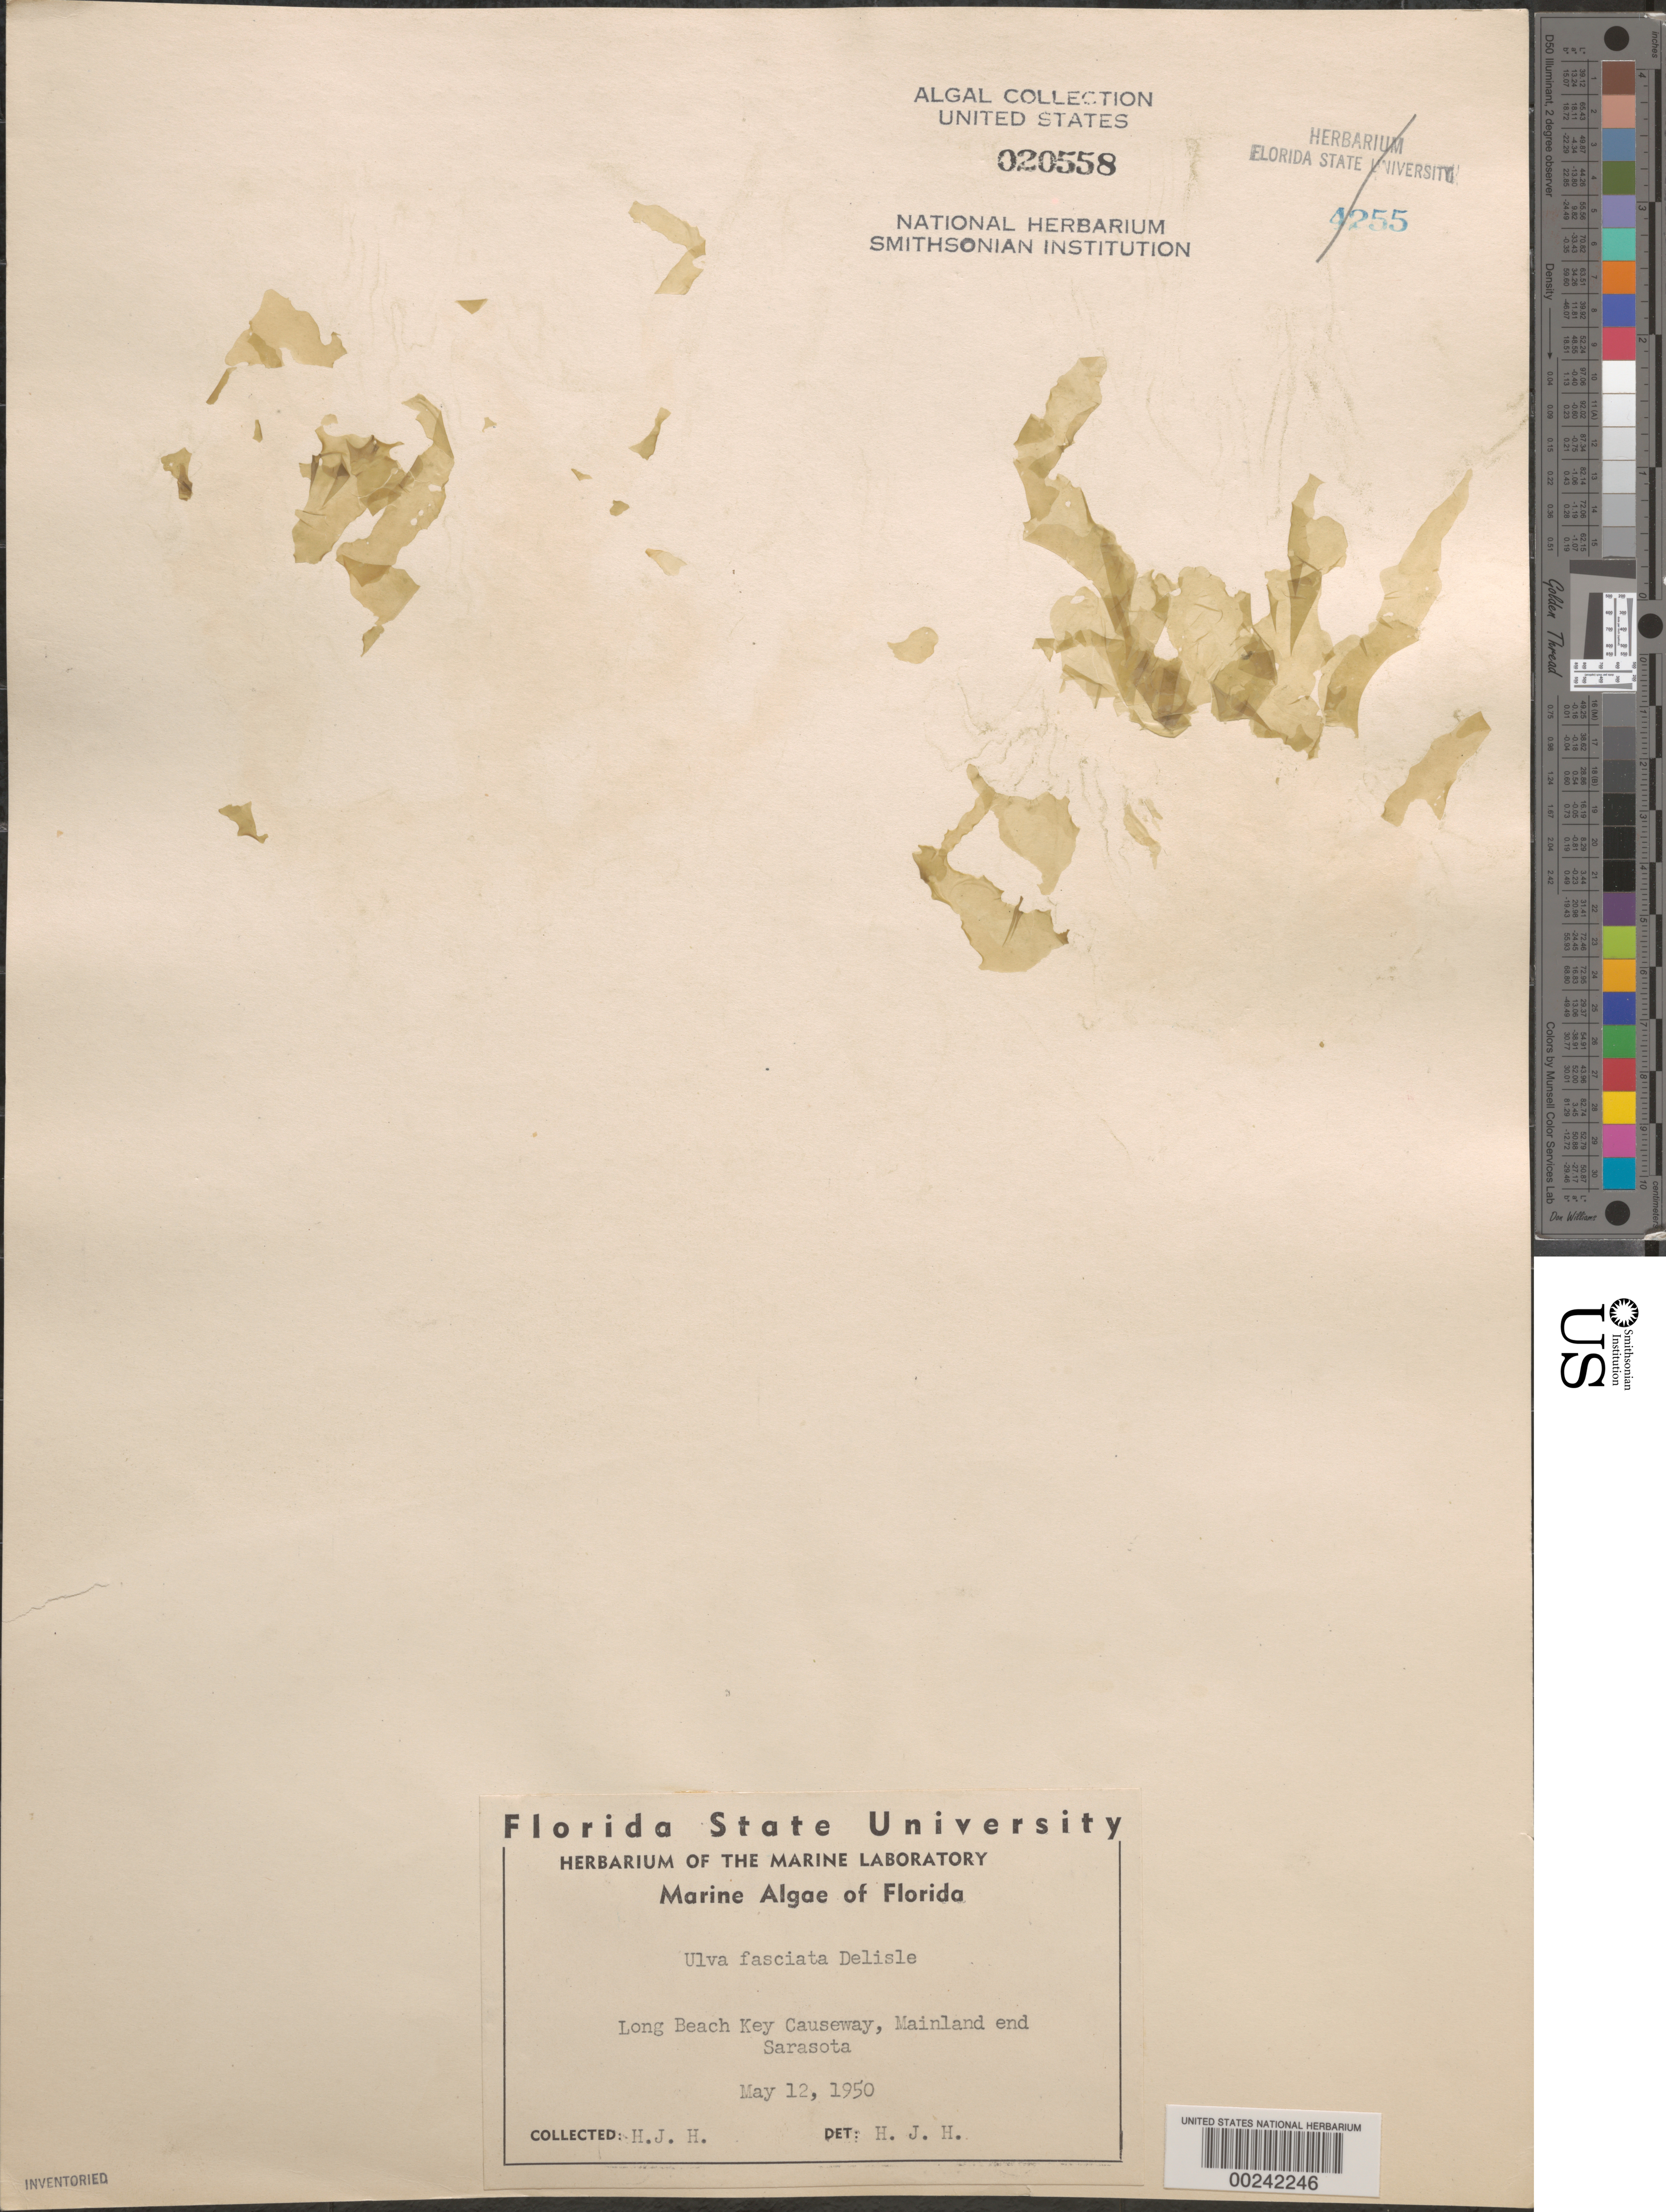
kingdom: Plantae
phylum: Chlorophyta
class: Ulvophyceae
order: Ulvales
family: Ulvaceae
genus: Ulva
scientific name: Ulva lactuca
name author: L.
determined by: Algae name updating Project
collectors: H. J. Humm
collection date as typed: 12 May 1950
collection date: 1950-05-12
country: United States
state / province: Florida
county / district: Sarasota County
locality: Long Beach Key Causeway, mainland end, Sarasota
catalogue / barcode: US 20558